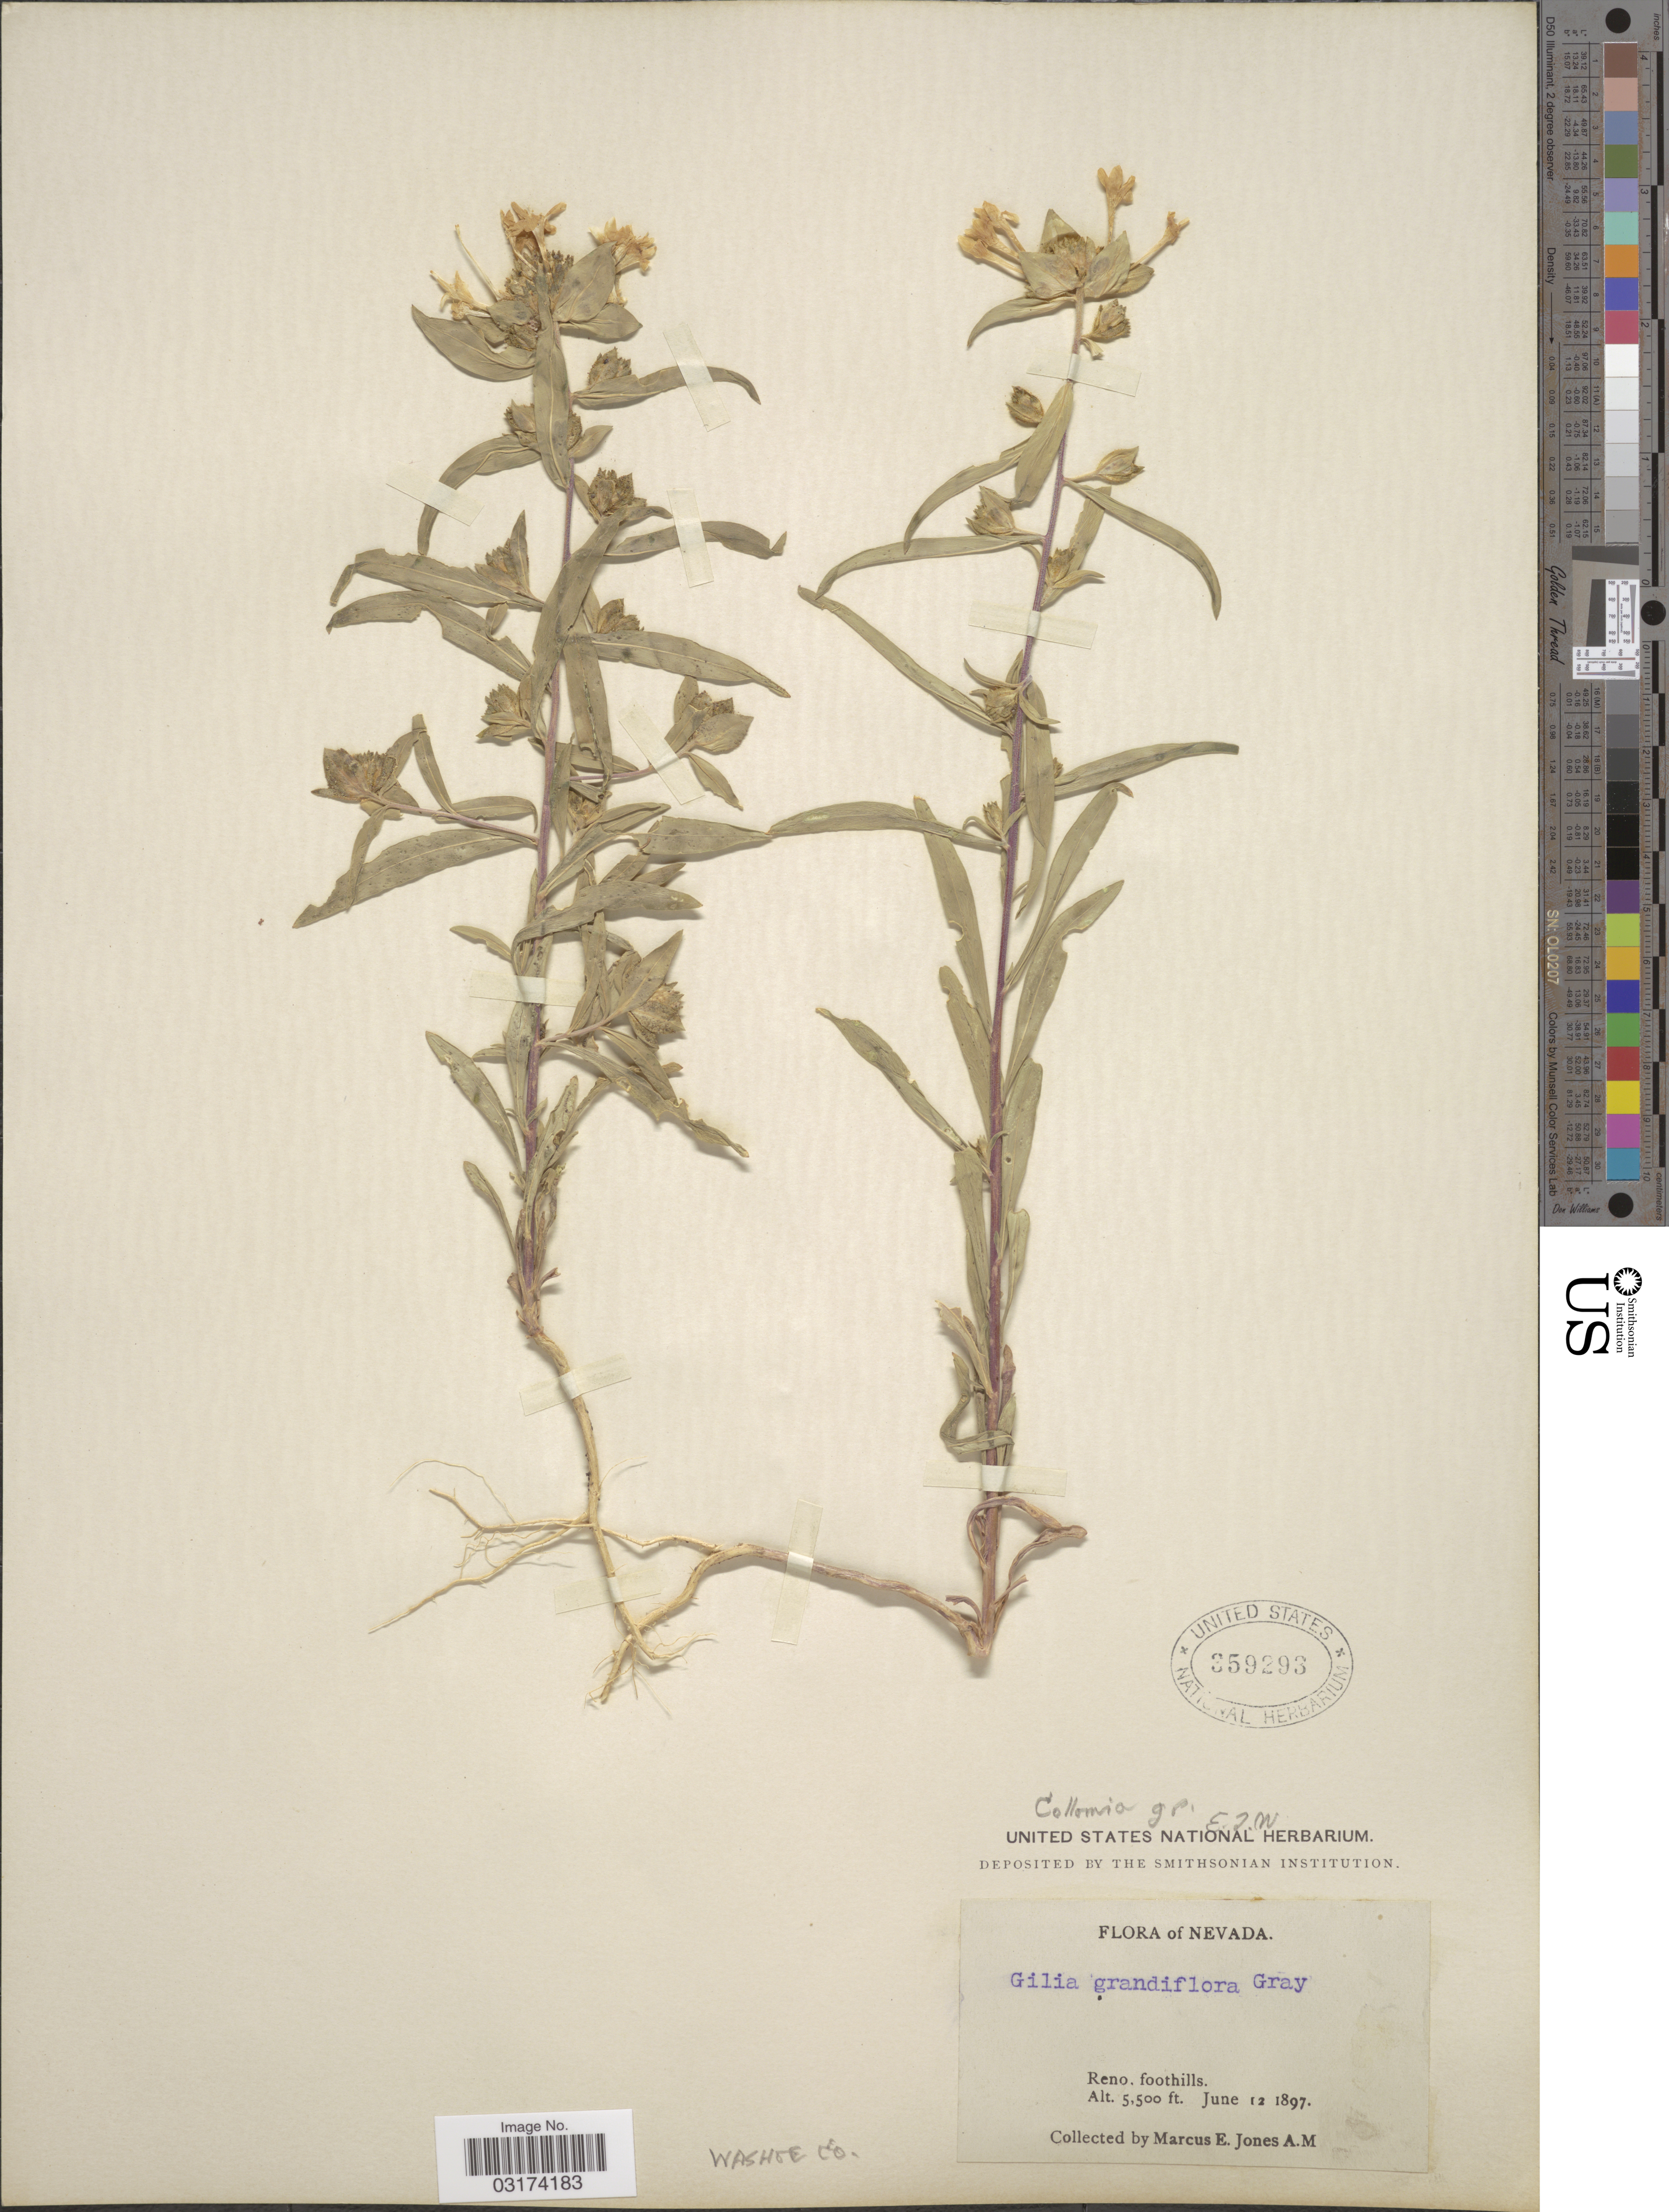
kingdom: Plantae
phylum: Tracheophyta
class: Magnoliopsida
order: Ericales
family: Polemoniaceae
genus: Collomia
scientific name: Collomia grandiflora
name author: Douglas ex Lindl.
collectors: M. E. Jones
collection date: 1897-06-12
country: United States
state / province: Nevada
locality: Reno. foothills. Washoe Co.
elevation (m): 1676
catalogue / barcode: US 359293